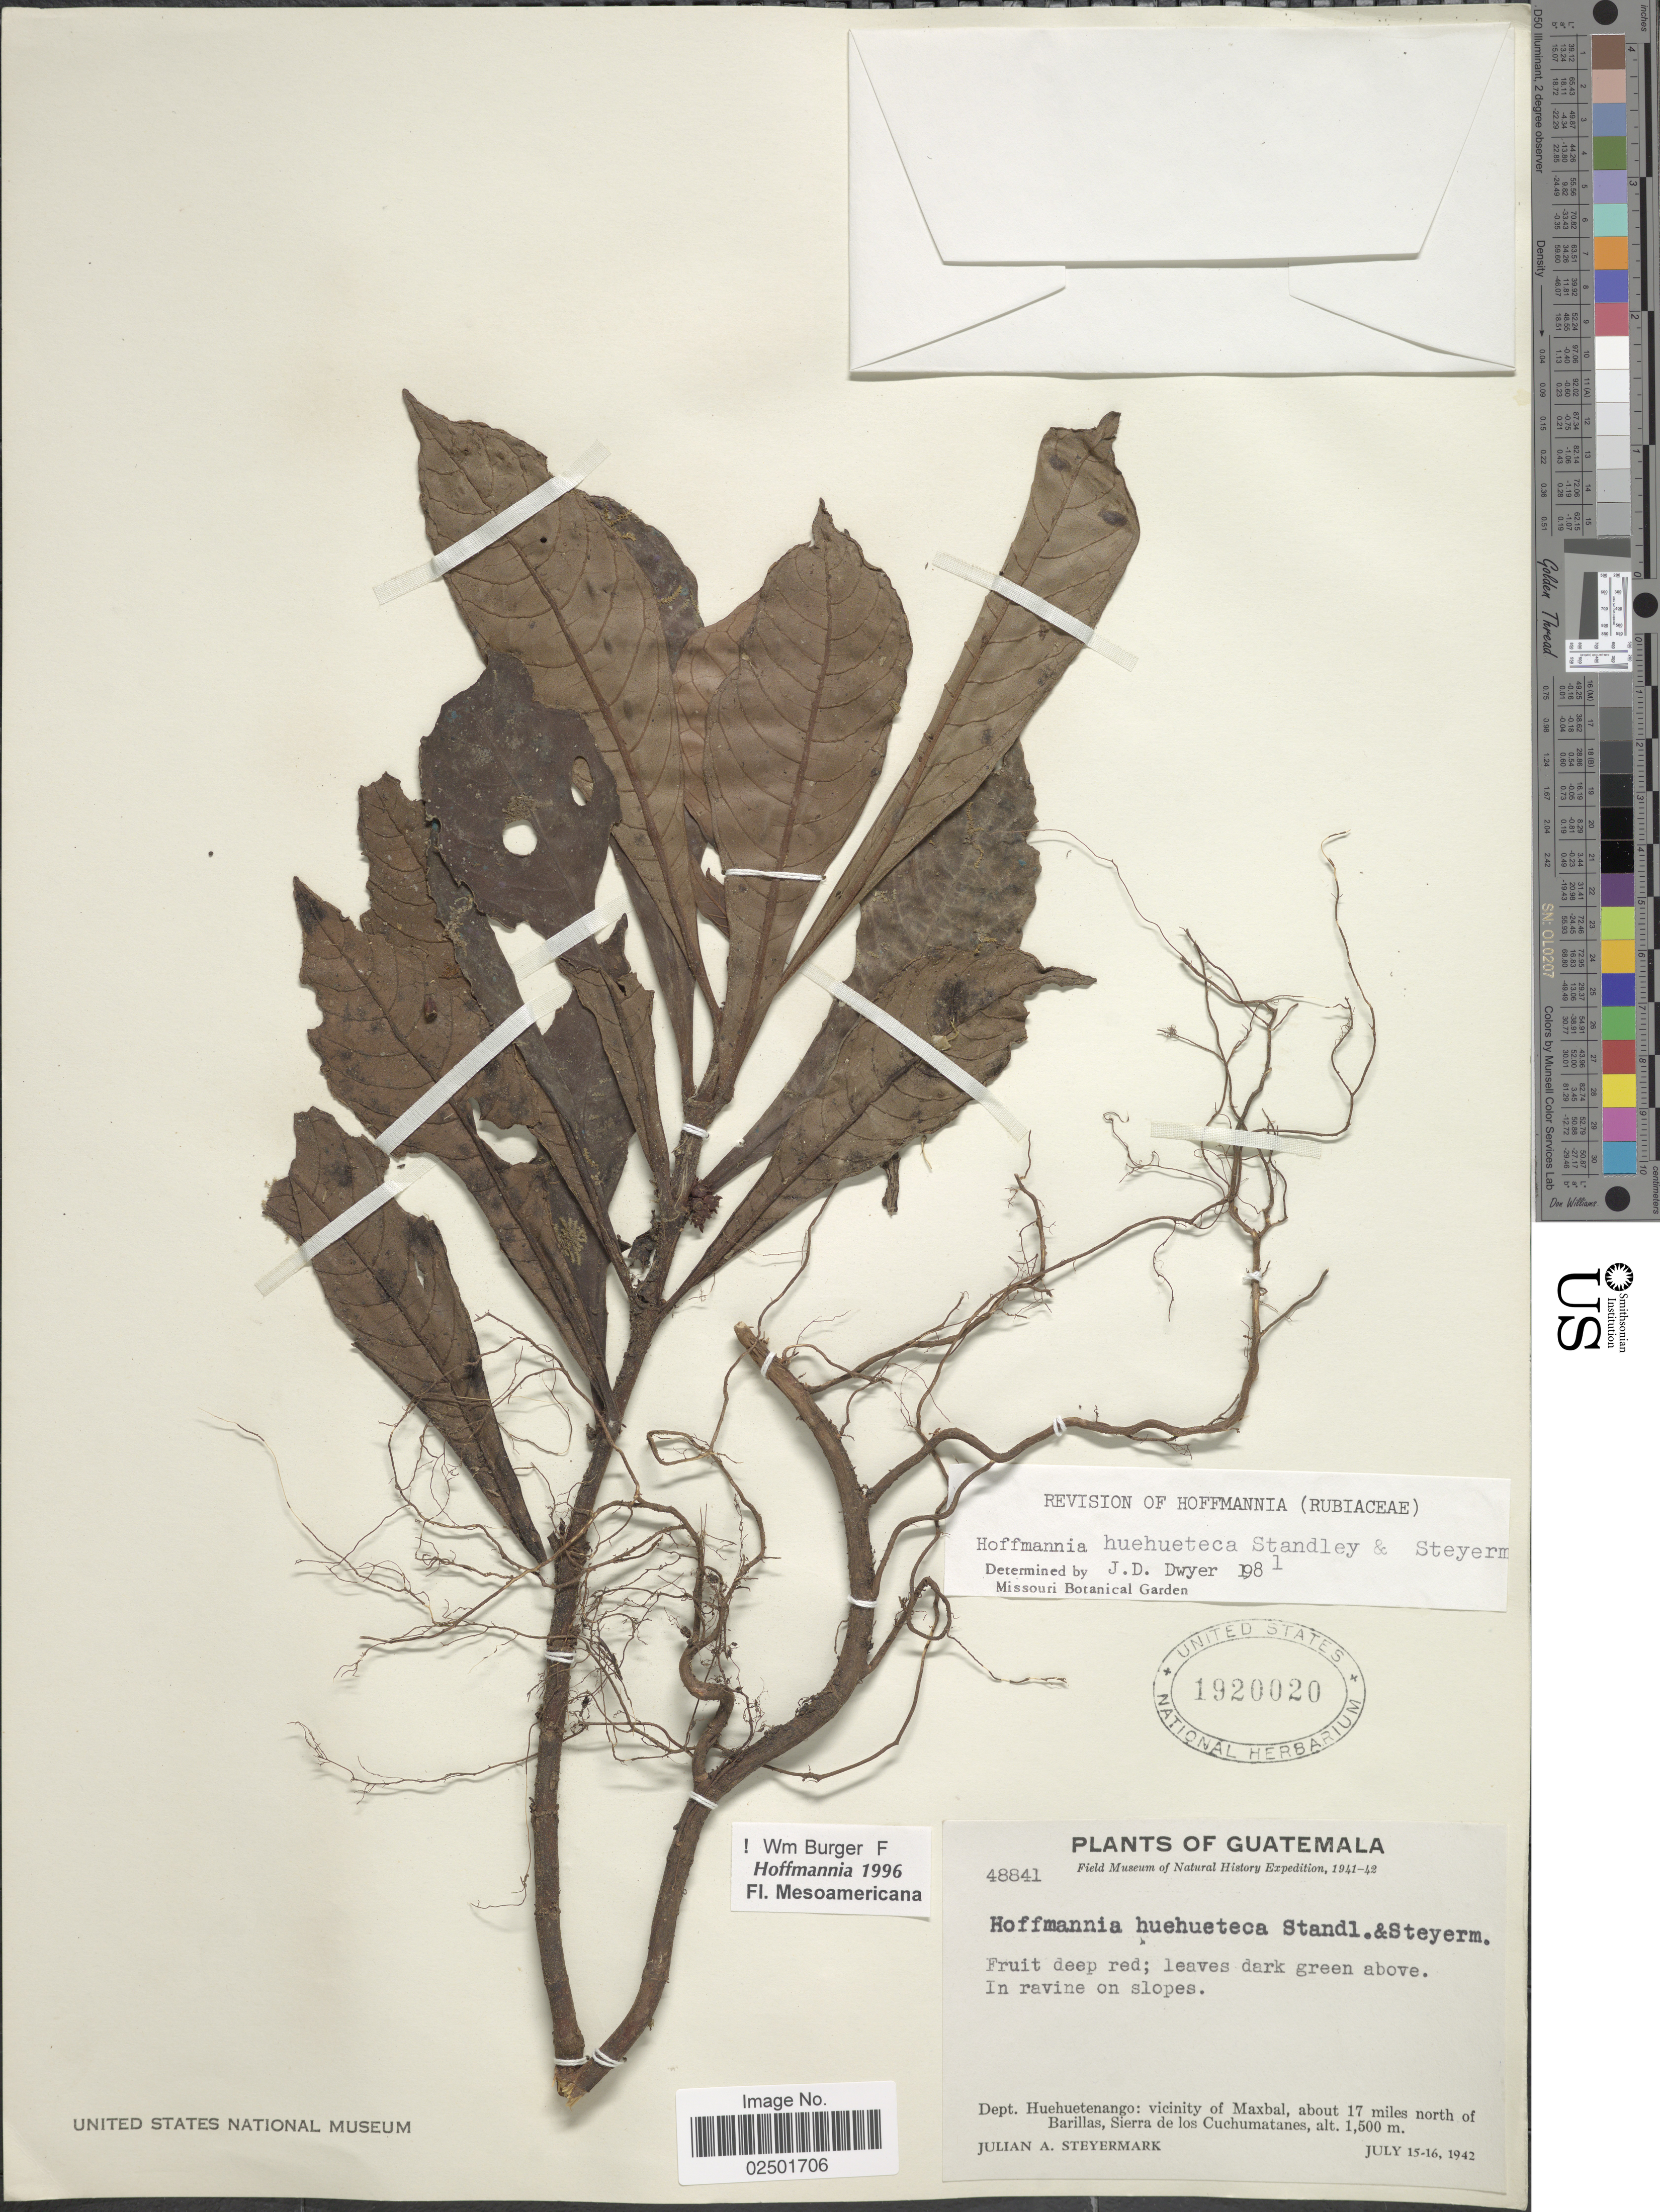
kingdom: Plantae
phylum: Tracheophyta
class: Magnoliopsida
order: Gentianales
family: Rubiaceae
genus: Hoffmannia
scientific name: Hoffmannia huehueteca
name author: Standl. & Steyerm.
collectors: J. Steyermark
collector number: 48841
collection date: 1942-07-15/1942-07-16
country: Guatemala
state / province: Huehuetenango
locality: vicinity of Maxbal, about 17 miles north of Barillas, Sierra de los Cuchumatanes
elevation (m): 1500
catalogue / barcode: US 1920020